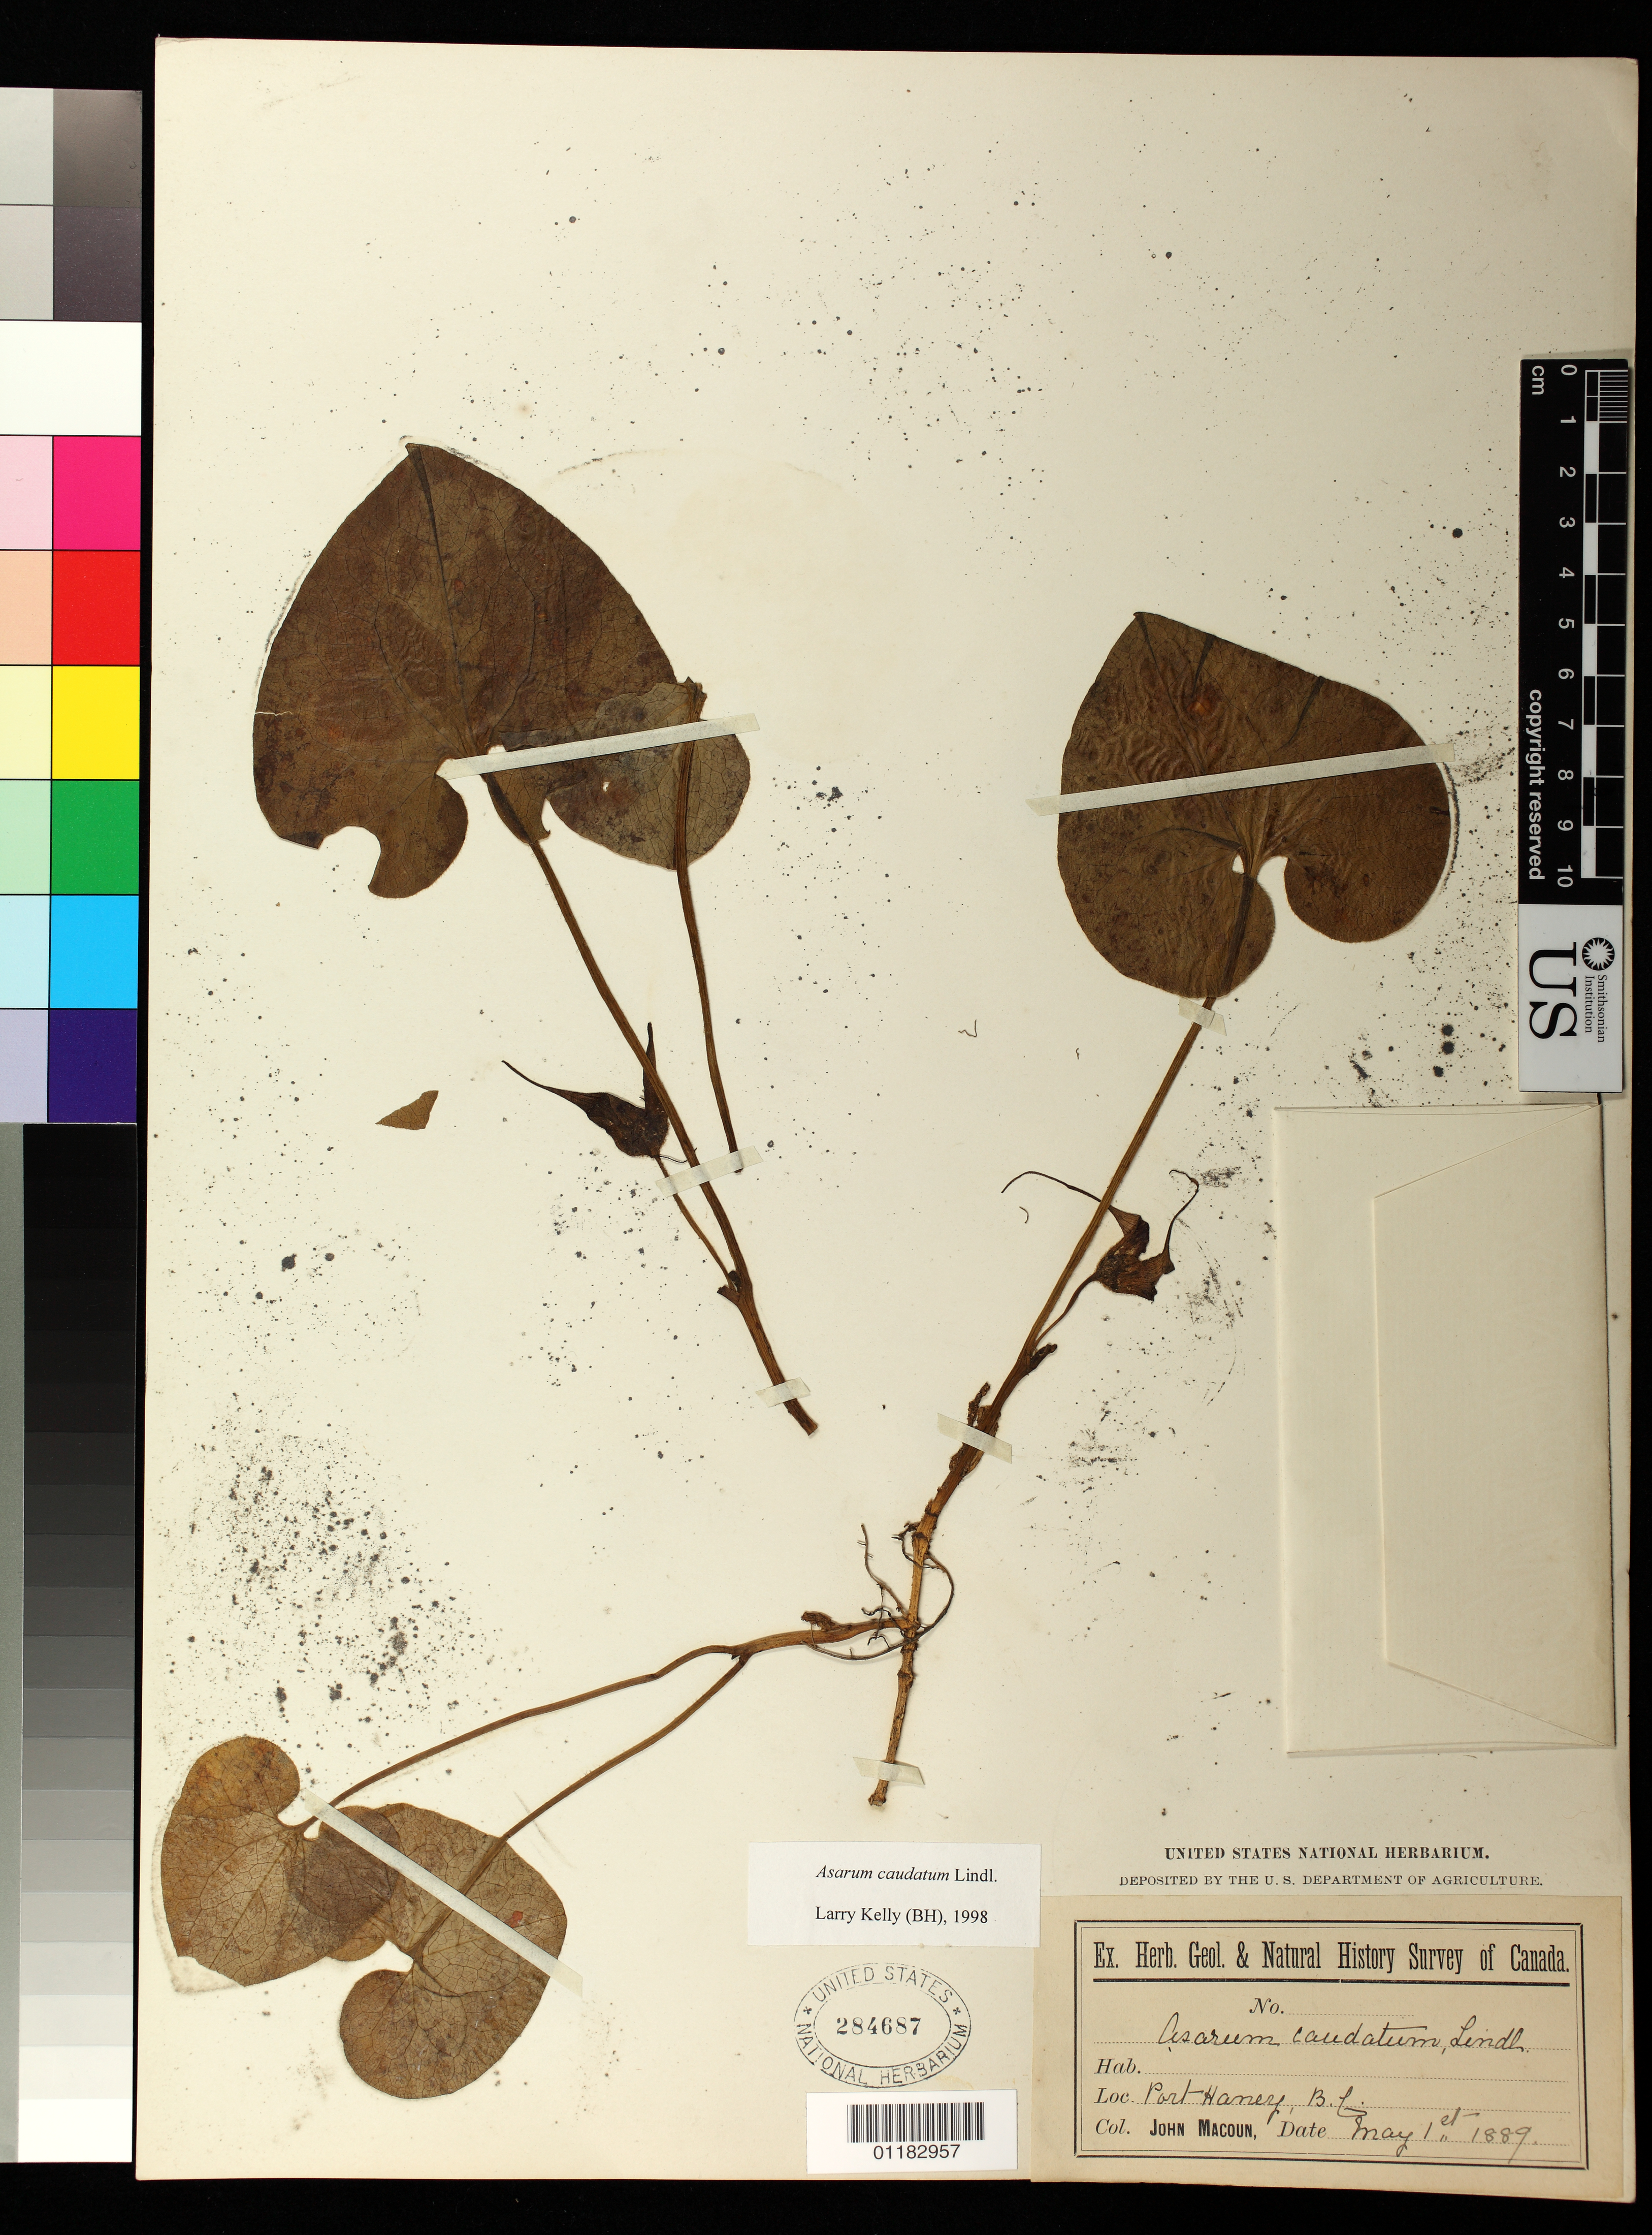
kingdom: Plantae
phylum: Tracheophyta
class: Magnoliopsida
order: Piperales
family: Aristolochiaceae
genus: Asarum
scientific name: Asarum canadense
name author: L.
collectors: J. Macoun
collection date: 1889-05-01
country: Canada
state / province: British Columbia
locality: Port Haney, British Columbia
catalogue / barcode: US 284687